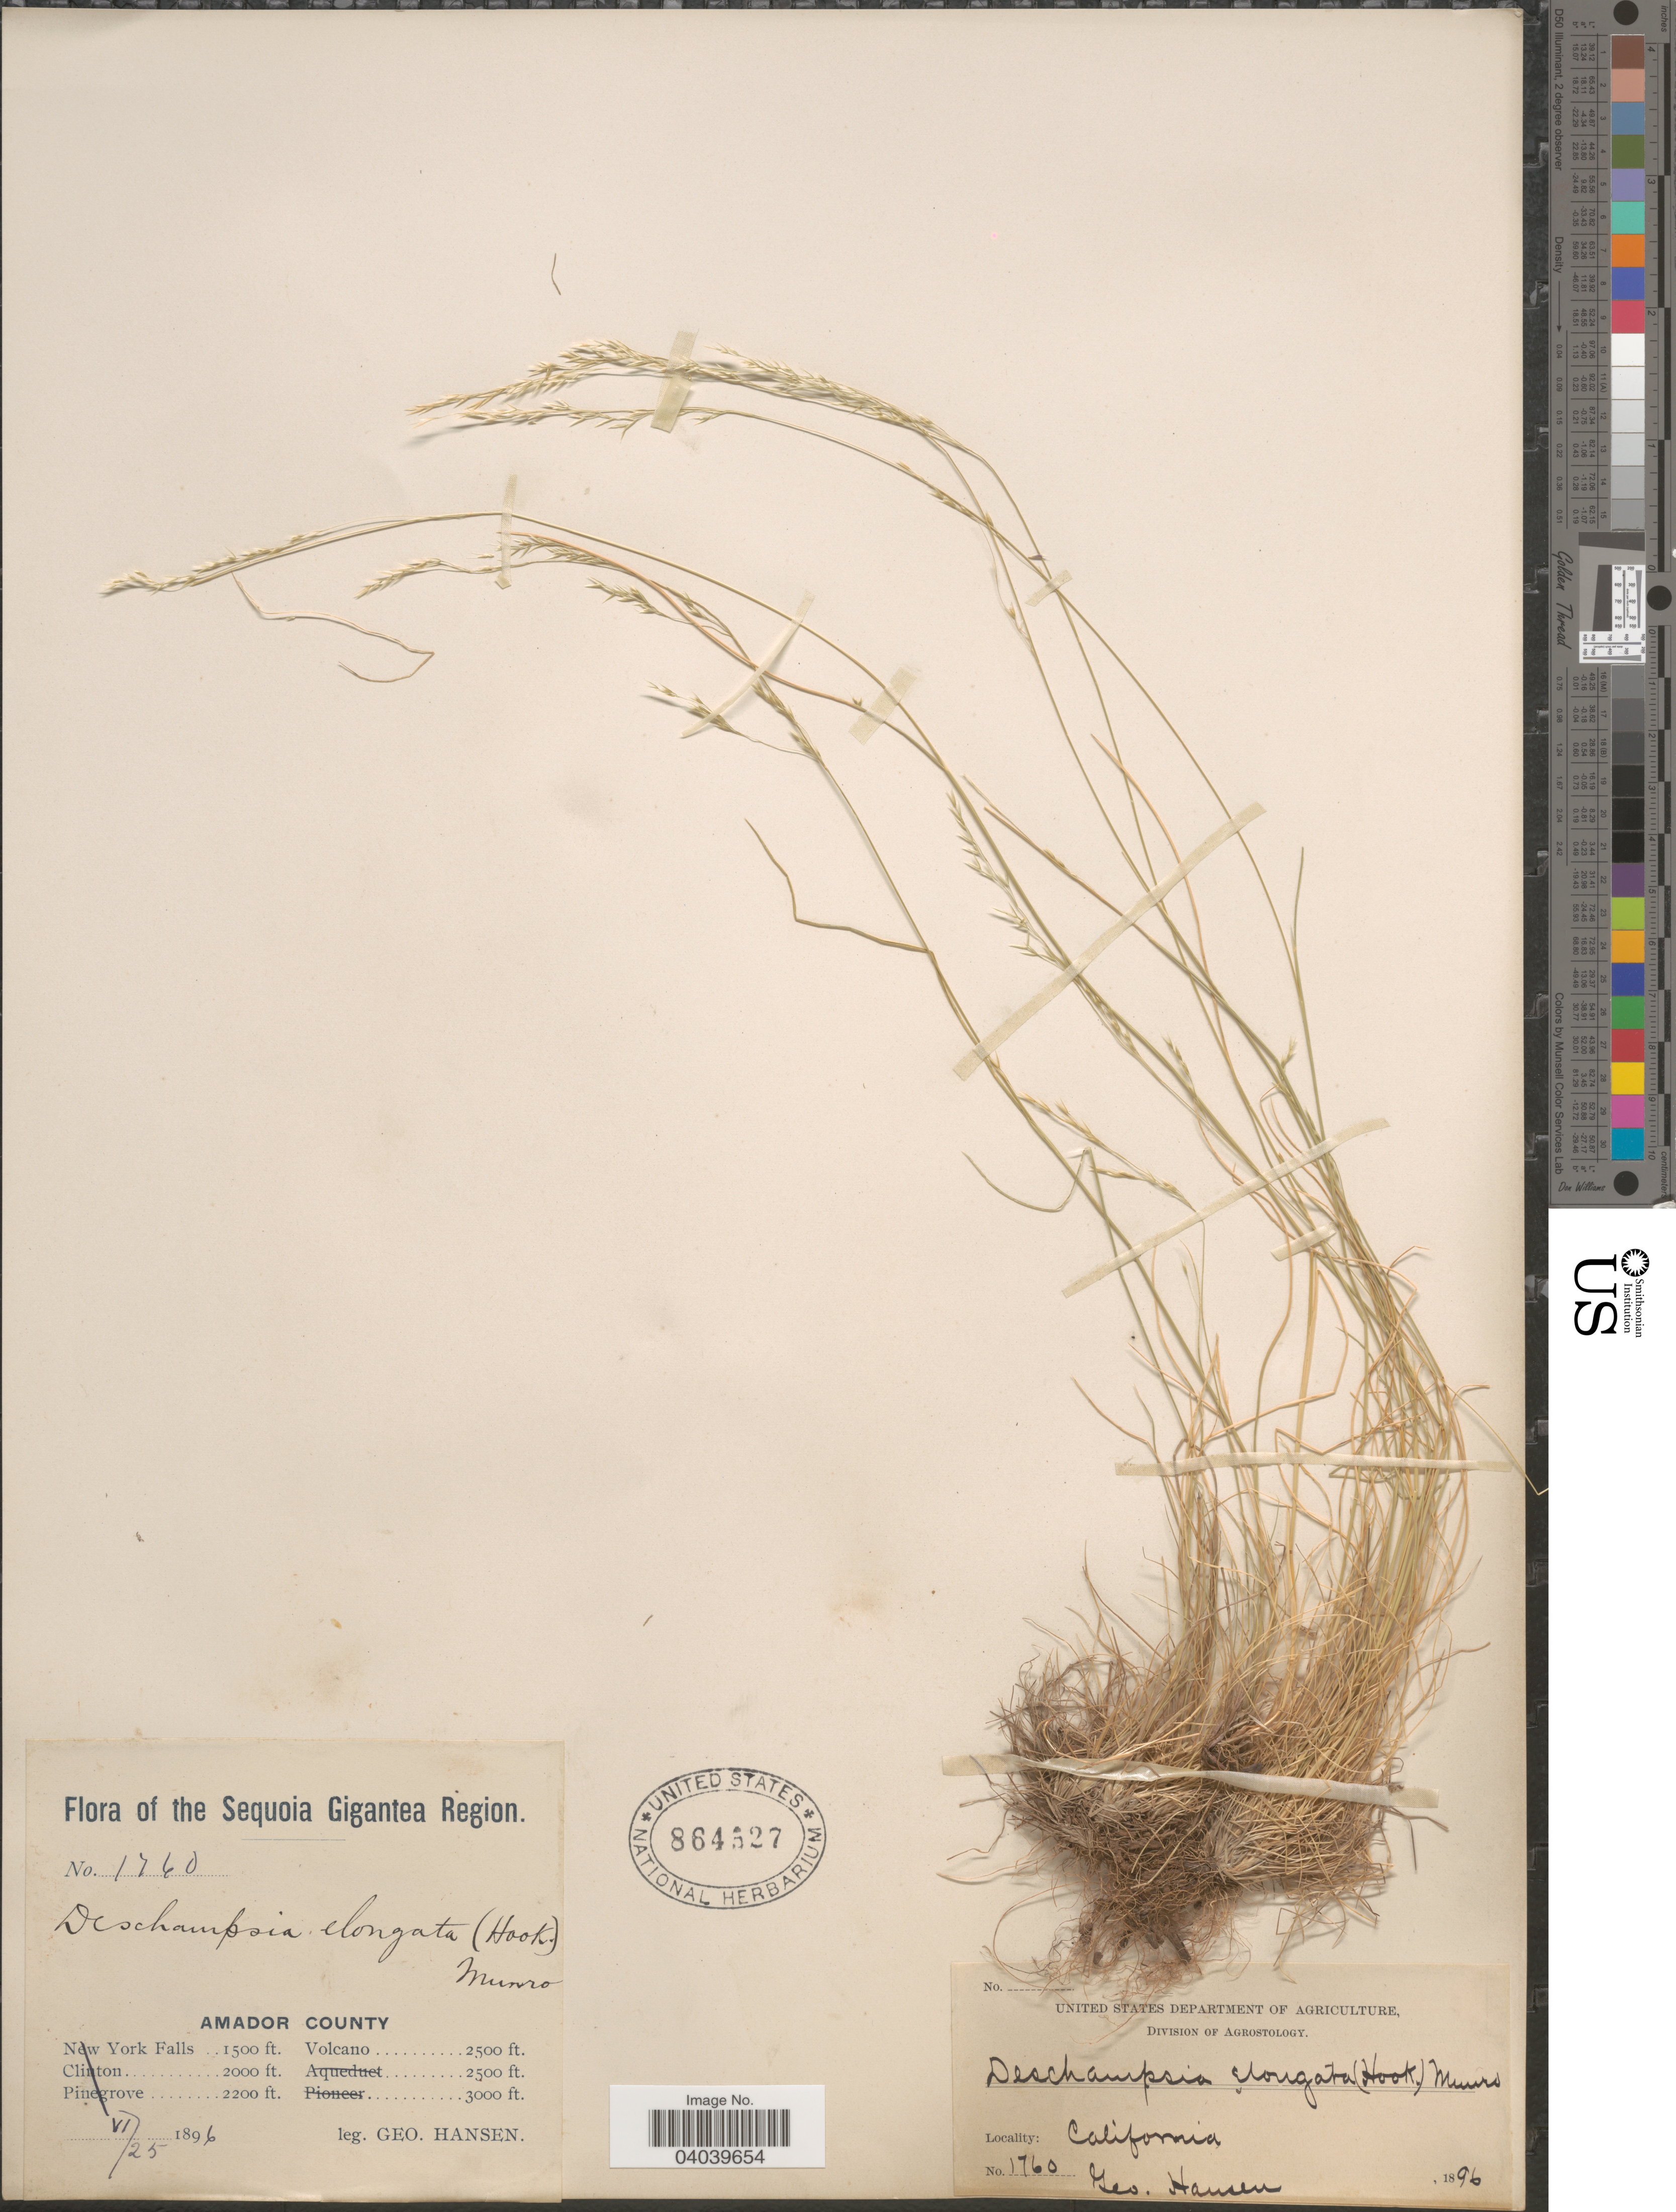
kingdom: Plantae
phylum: Tracheophyta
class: Liliopsida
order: Poales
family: Poaceae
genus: Deschampsia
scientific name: Deschampsia elongata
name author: (Hook.) Munro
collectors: G. Hansen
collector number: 1760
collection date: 1896-06-25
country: United States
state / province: California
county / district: Amador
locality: The Sequoia Gigantea Region. Amador County. Volcano.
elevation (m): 762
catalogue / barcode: US 864527